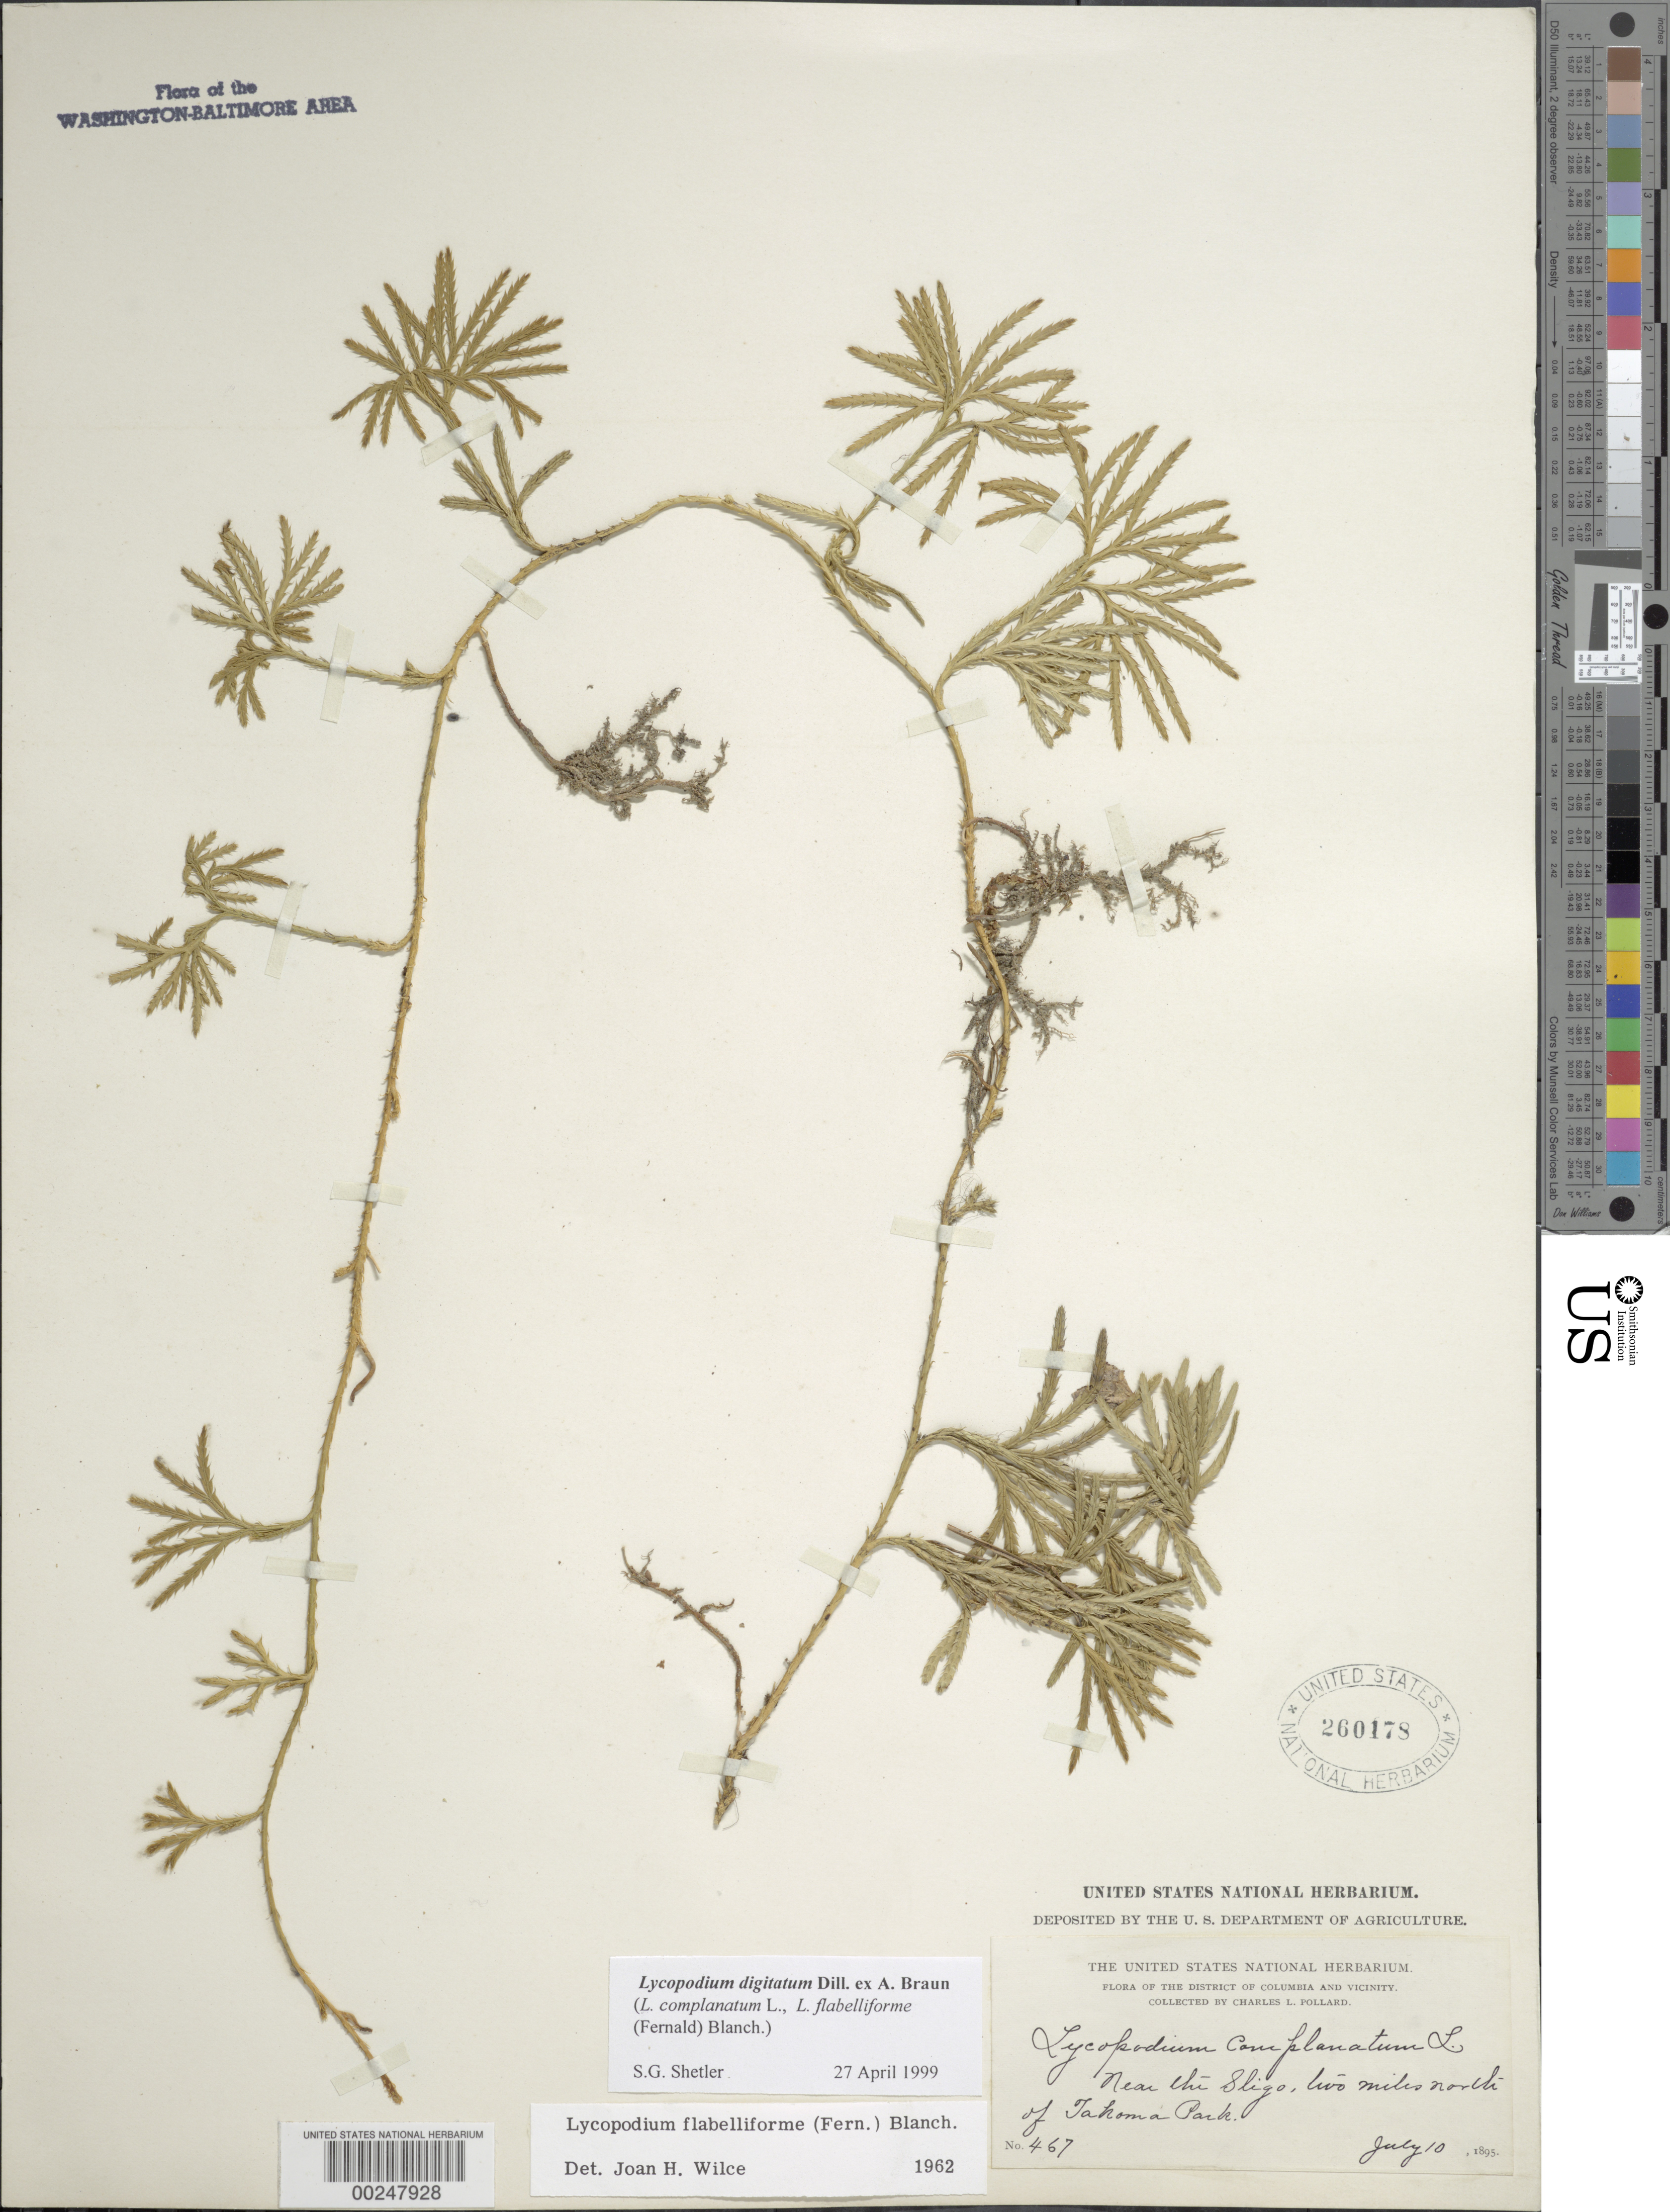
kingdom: Plantae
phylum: Tracheophyta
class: Lycopodiopsida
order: Lycopodiales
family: Lycopodiaceae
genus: Diphasiastrum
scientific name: Diphasiastrum digitatum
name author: (Dill. ex A. Braun) Holub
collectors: C. L. Pollard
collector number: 467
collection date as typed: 10 Jul 1895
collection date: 1895-07-10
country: United States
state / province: Maryland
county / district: Montgomery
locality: Sligo, north of Takoma Park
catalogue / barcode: US 260178